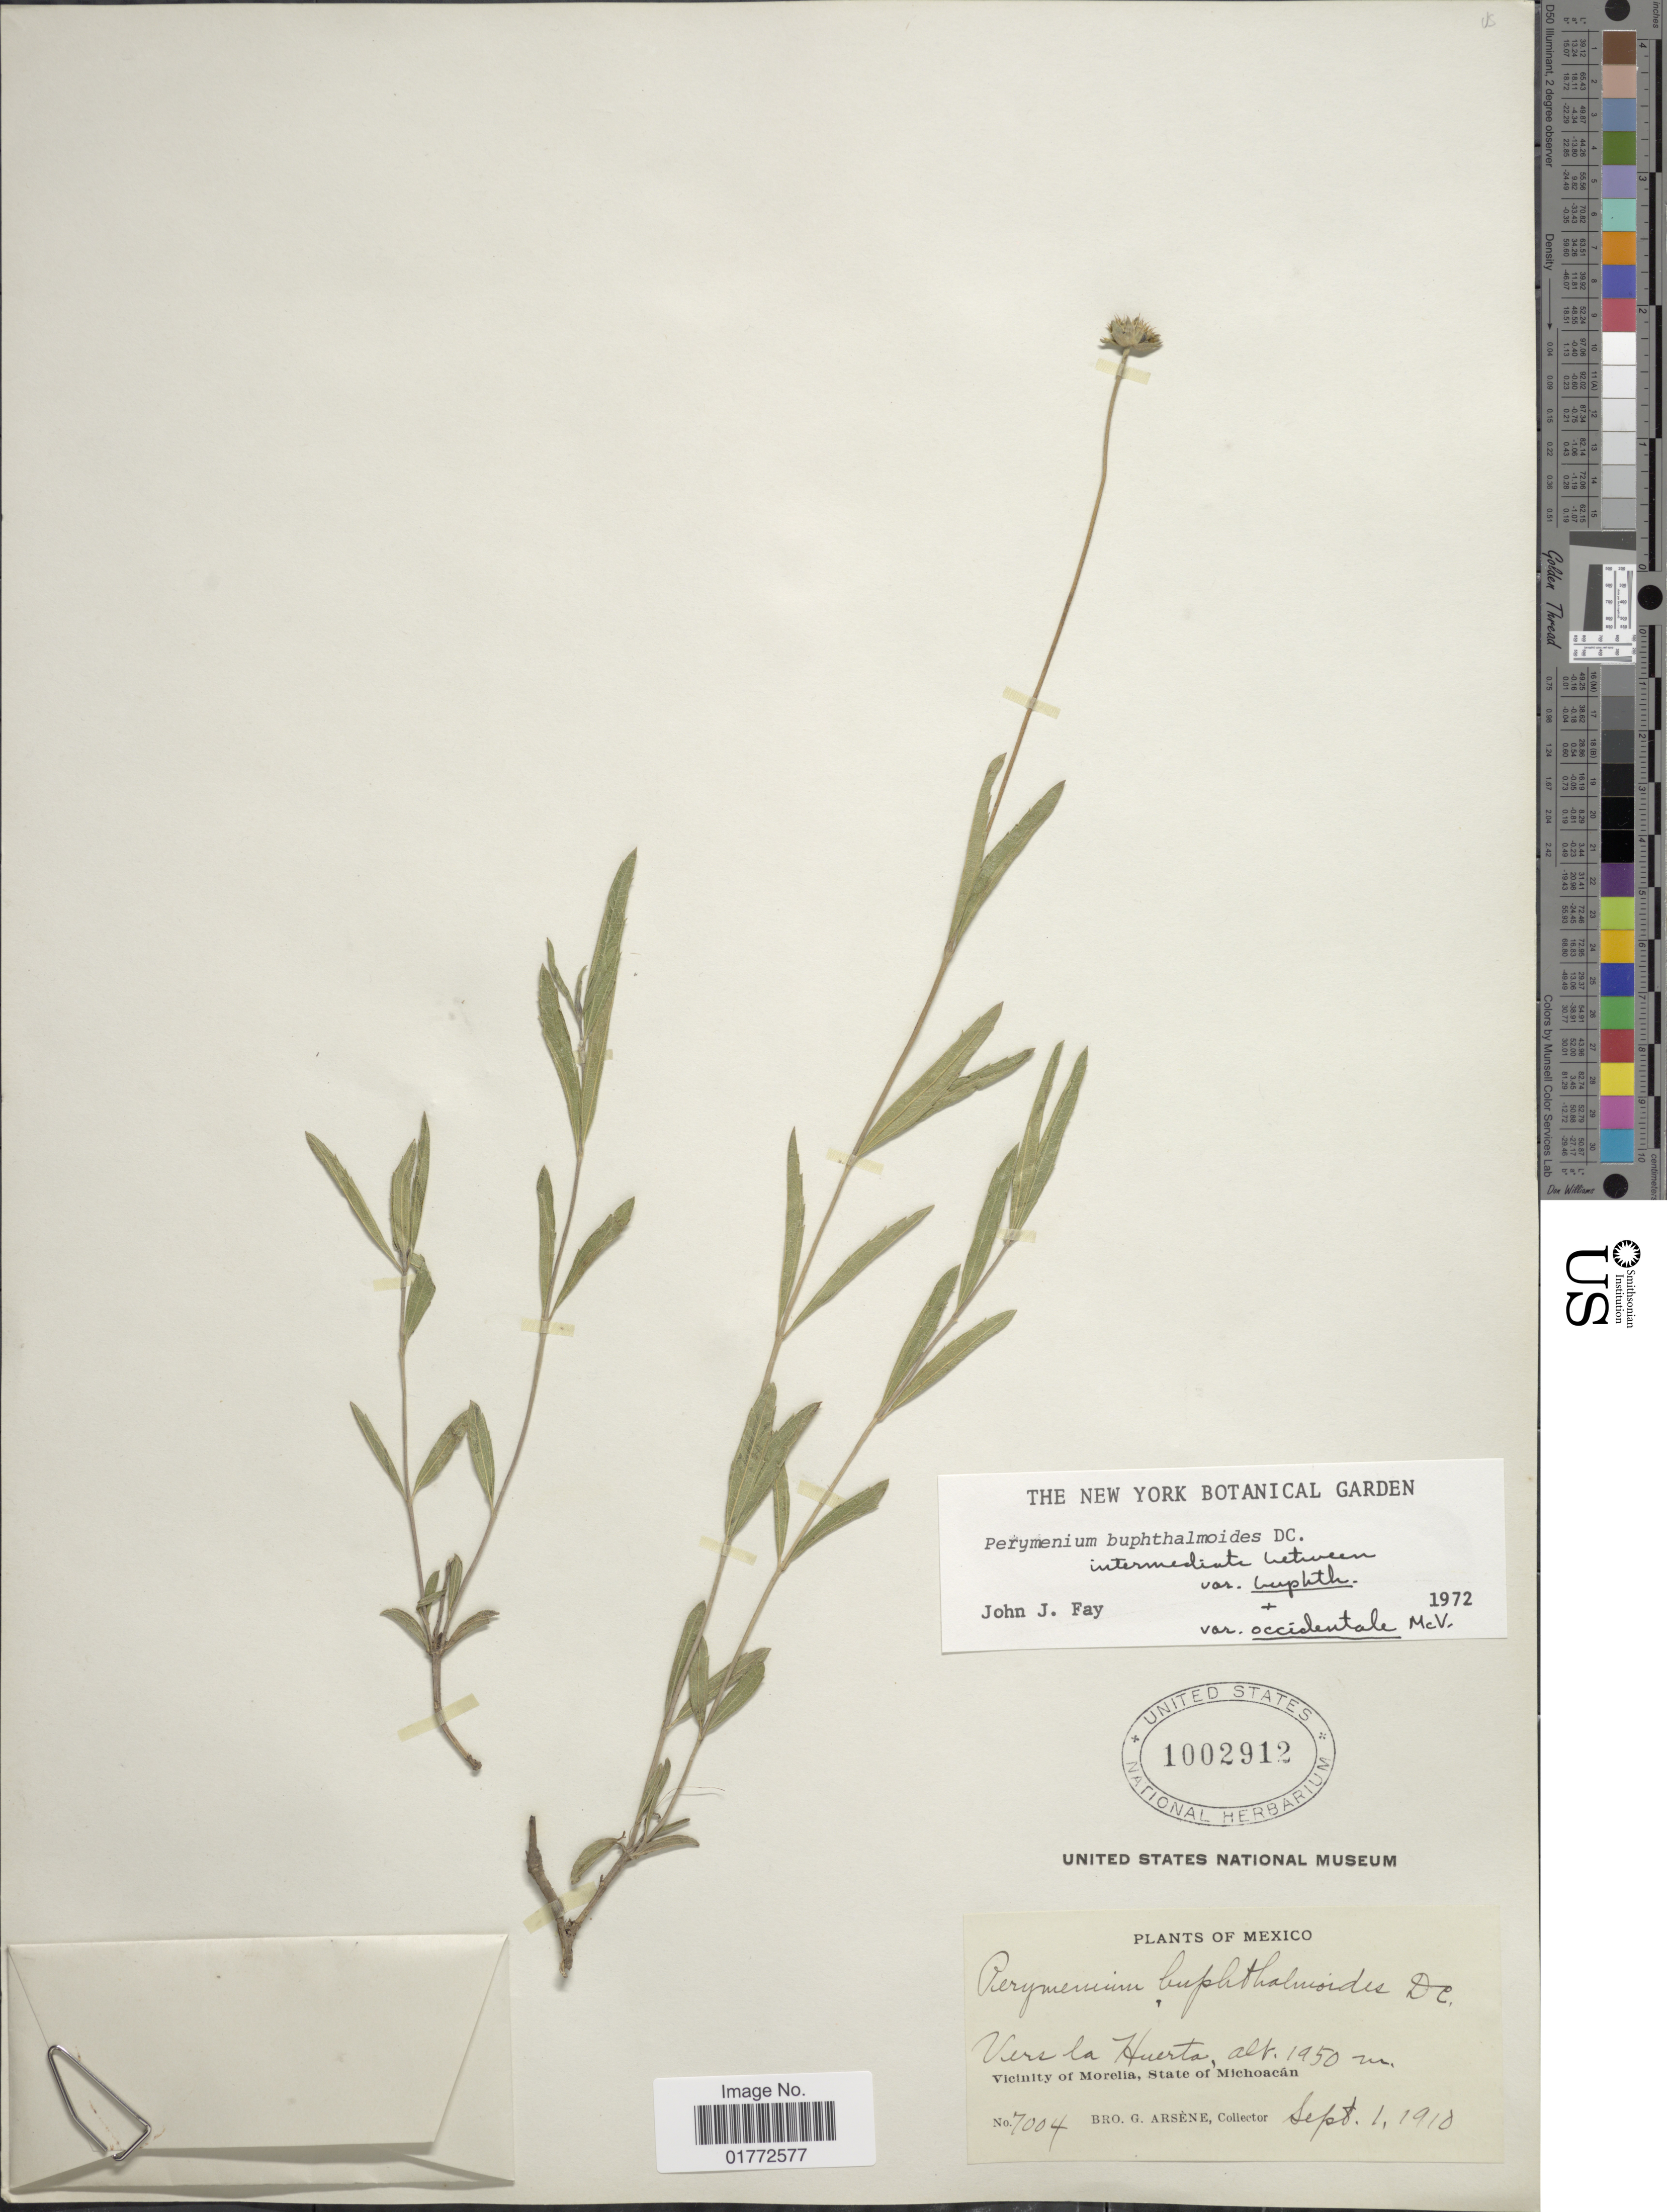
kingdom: Plantae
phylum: Tracheophyta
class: Magnoliopsida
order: Asterales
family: Asteraceae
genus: Perymenium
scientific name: Perymenium buphthalmoides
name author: DC.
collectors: Bro. G. Arsène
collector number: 7004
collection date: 1910-09-01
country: Mexico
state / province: Michoacán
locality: La Huerta. Vicinity of Morelia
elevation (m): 1950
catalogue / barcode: US 1002912